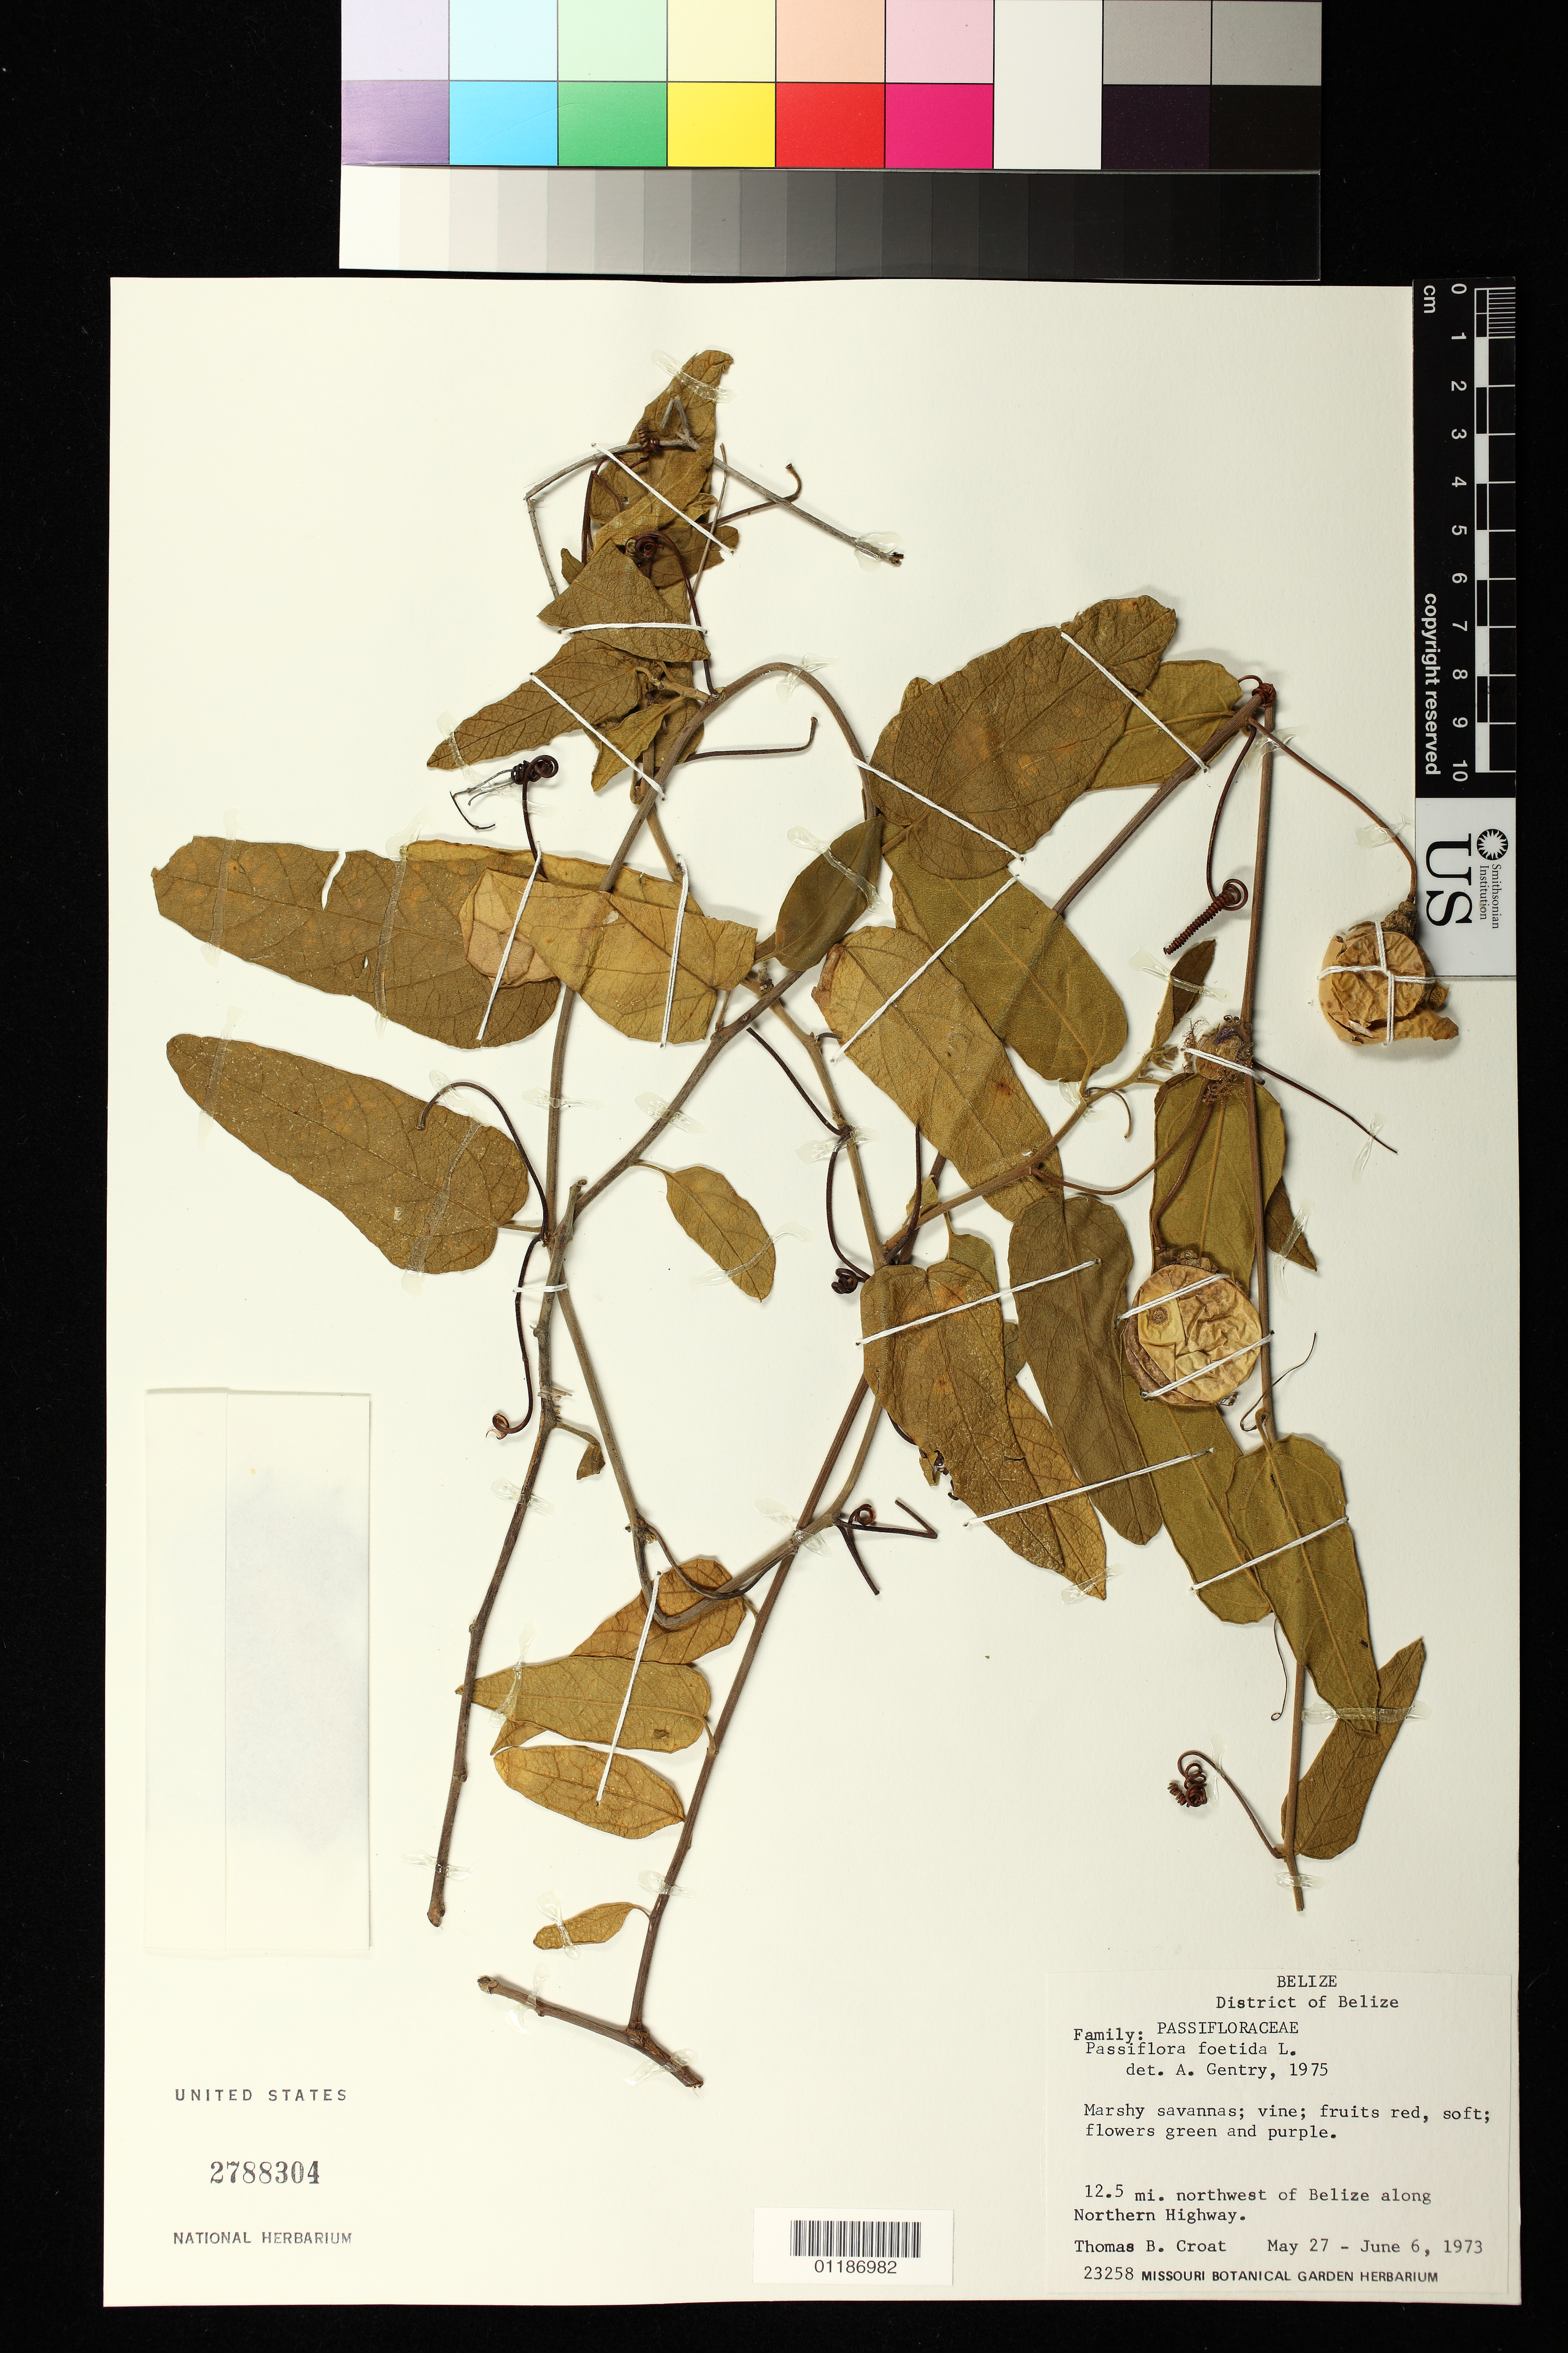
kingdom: Plantae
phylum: Tracheophyta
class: Magnoliopsida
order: Malpighiales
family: Passifloraceae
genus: Passiflora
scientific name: Passiflora urbaniana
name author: Killip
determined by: Svoboda, Harlan T., (NA), US Department of Agriculture (UNITED STATES)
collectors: T. B. Croat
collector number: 23258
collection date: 1973-05-27/1973-06-06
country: Belize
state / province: Belize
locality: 12.5 mi. northwest of Belize along Northern Highway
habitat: marshy savannahs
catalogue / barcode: US 2788304